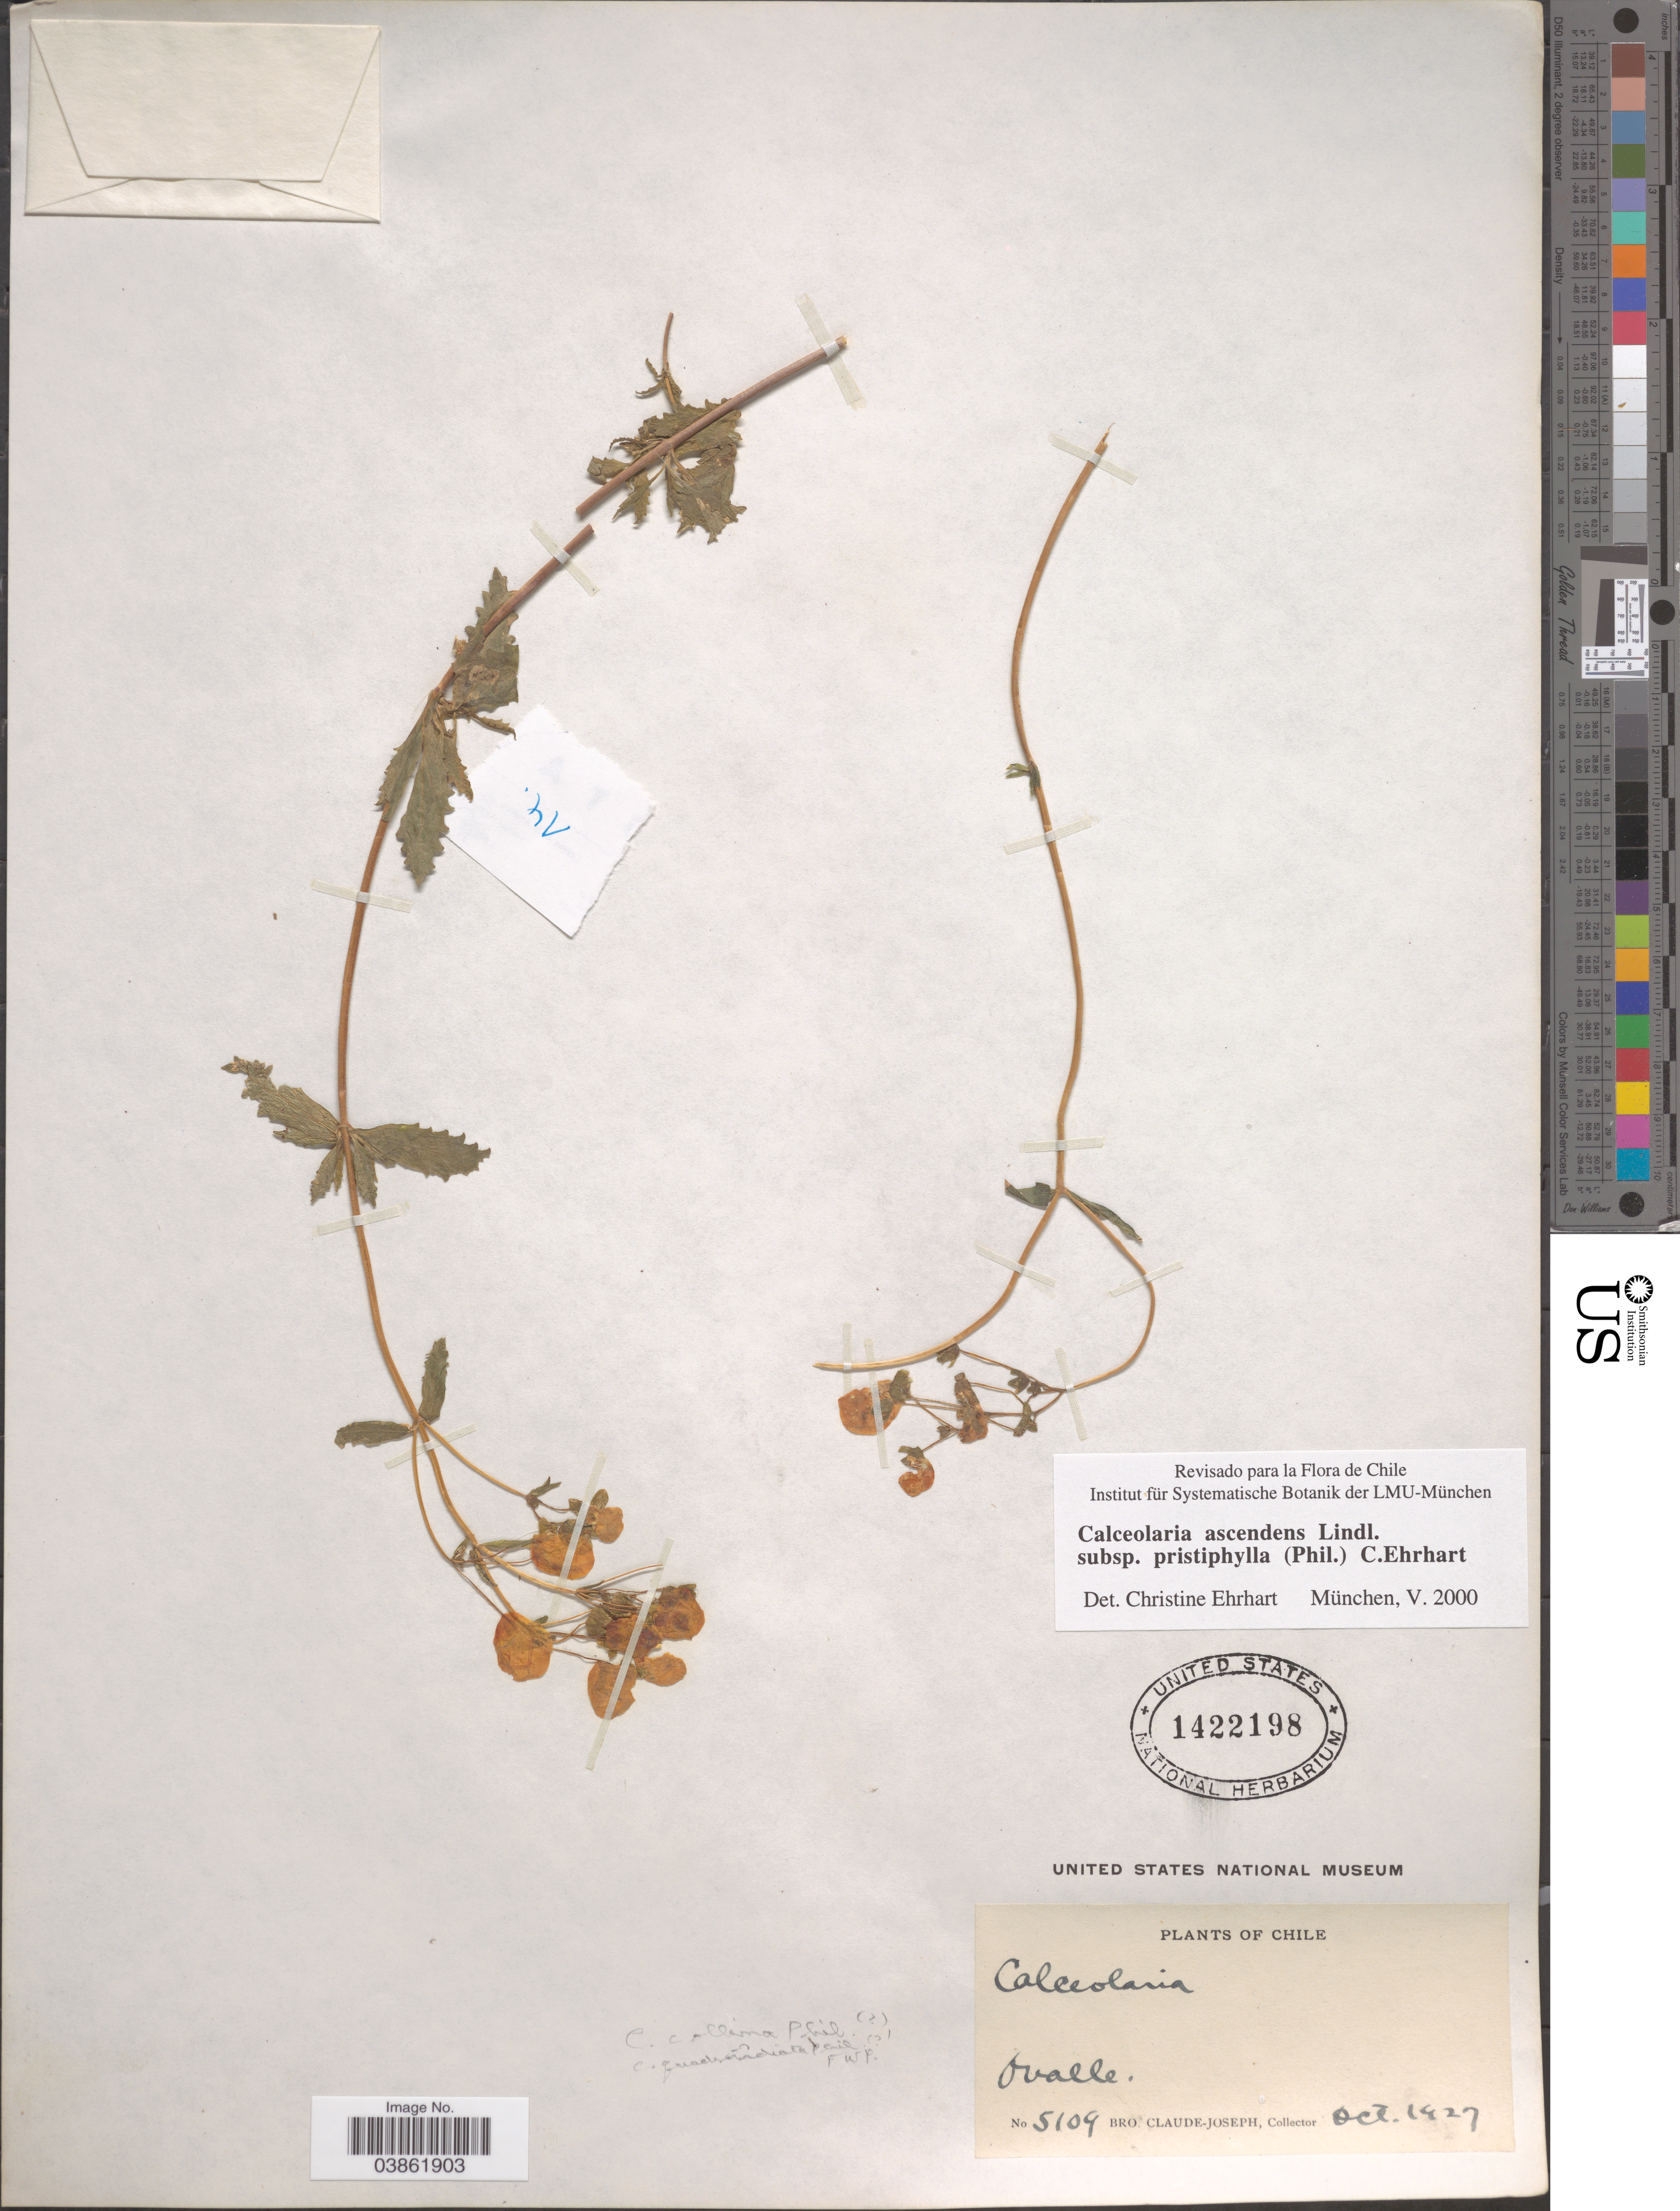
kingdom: Plantae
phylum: Tracheophyta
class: Magnoliopsida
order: Lamiales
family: Calceolariaceae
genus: Calceolaria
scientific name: Calceolaria ascendens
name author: Lindl.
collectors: Bro. Claude-Joseph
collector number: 5109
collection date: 1927-10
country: Chile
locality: Ovalle.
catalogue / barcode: US 1422198